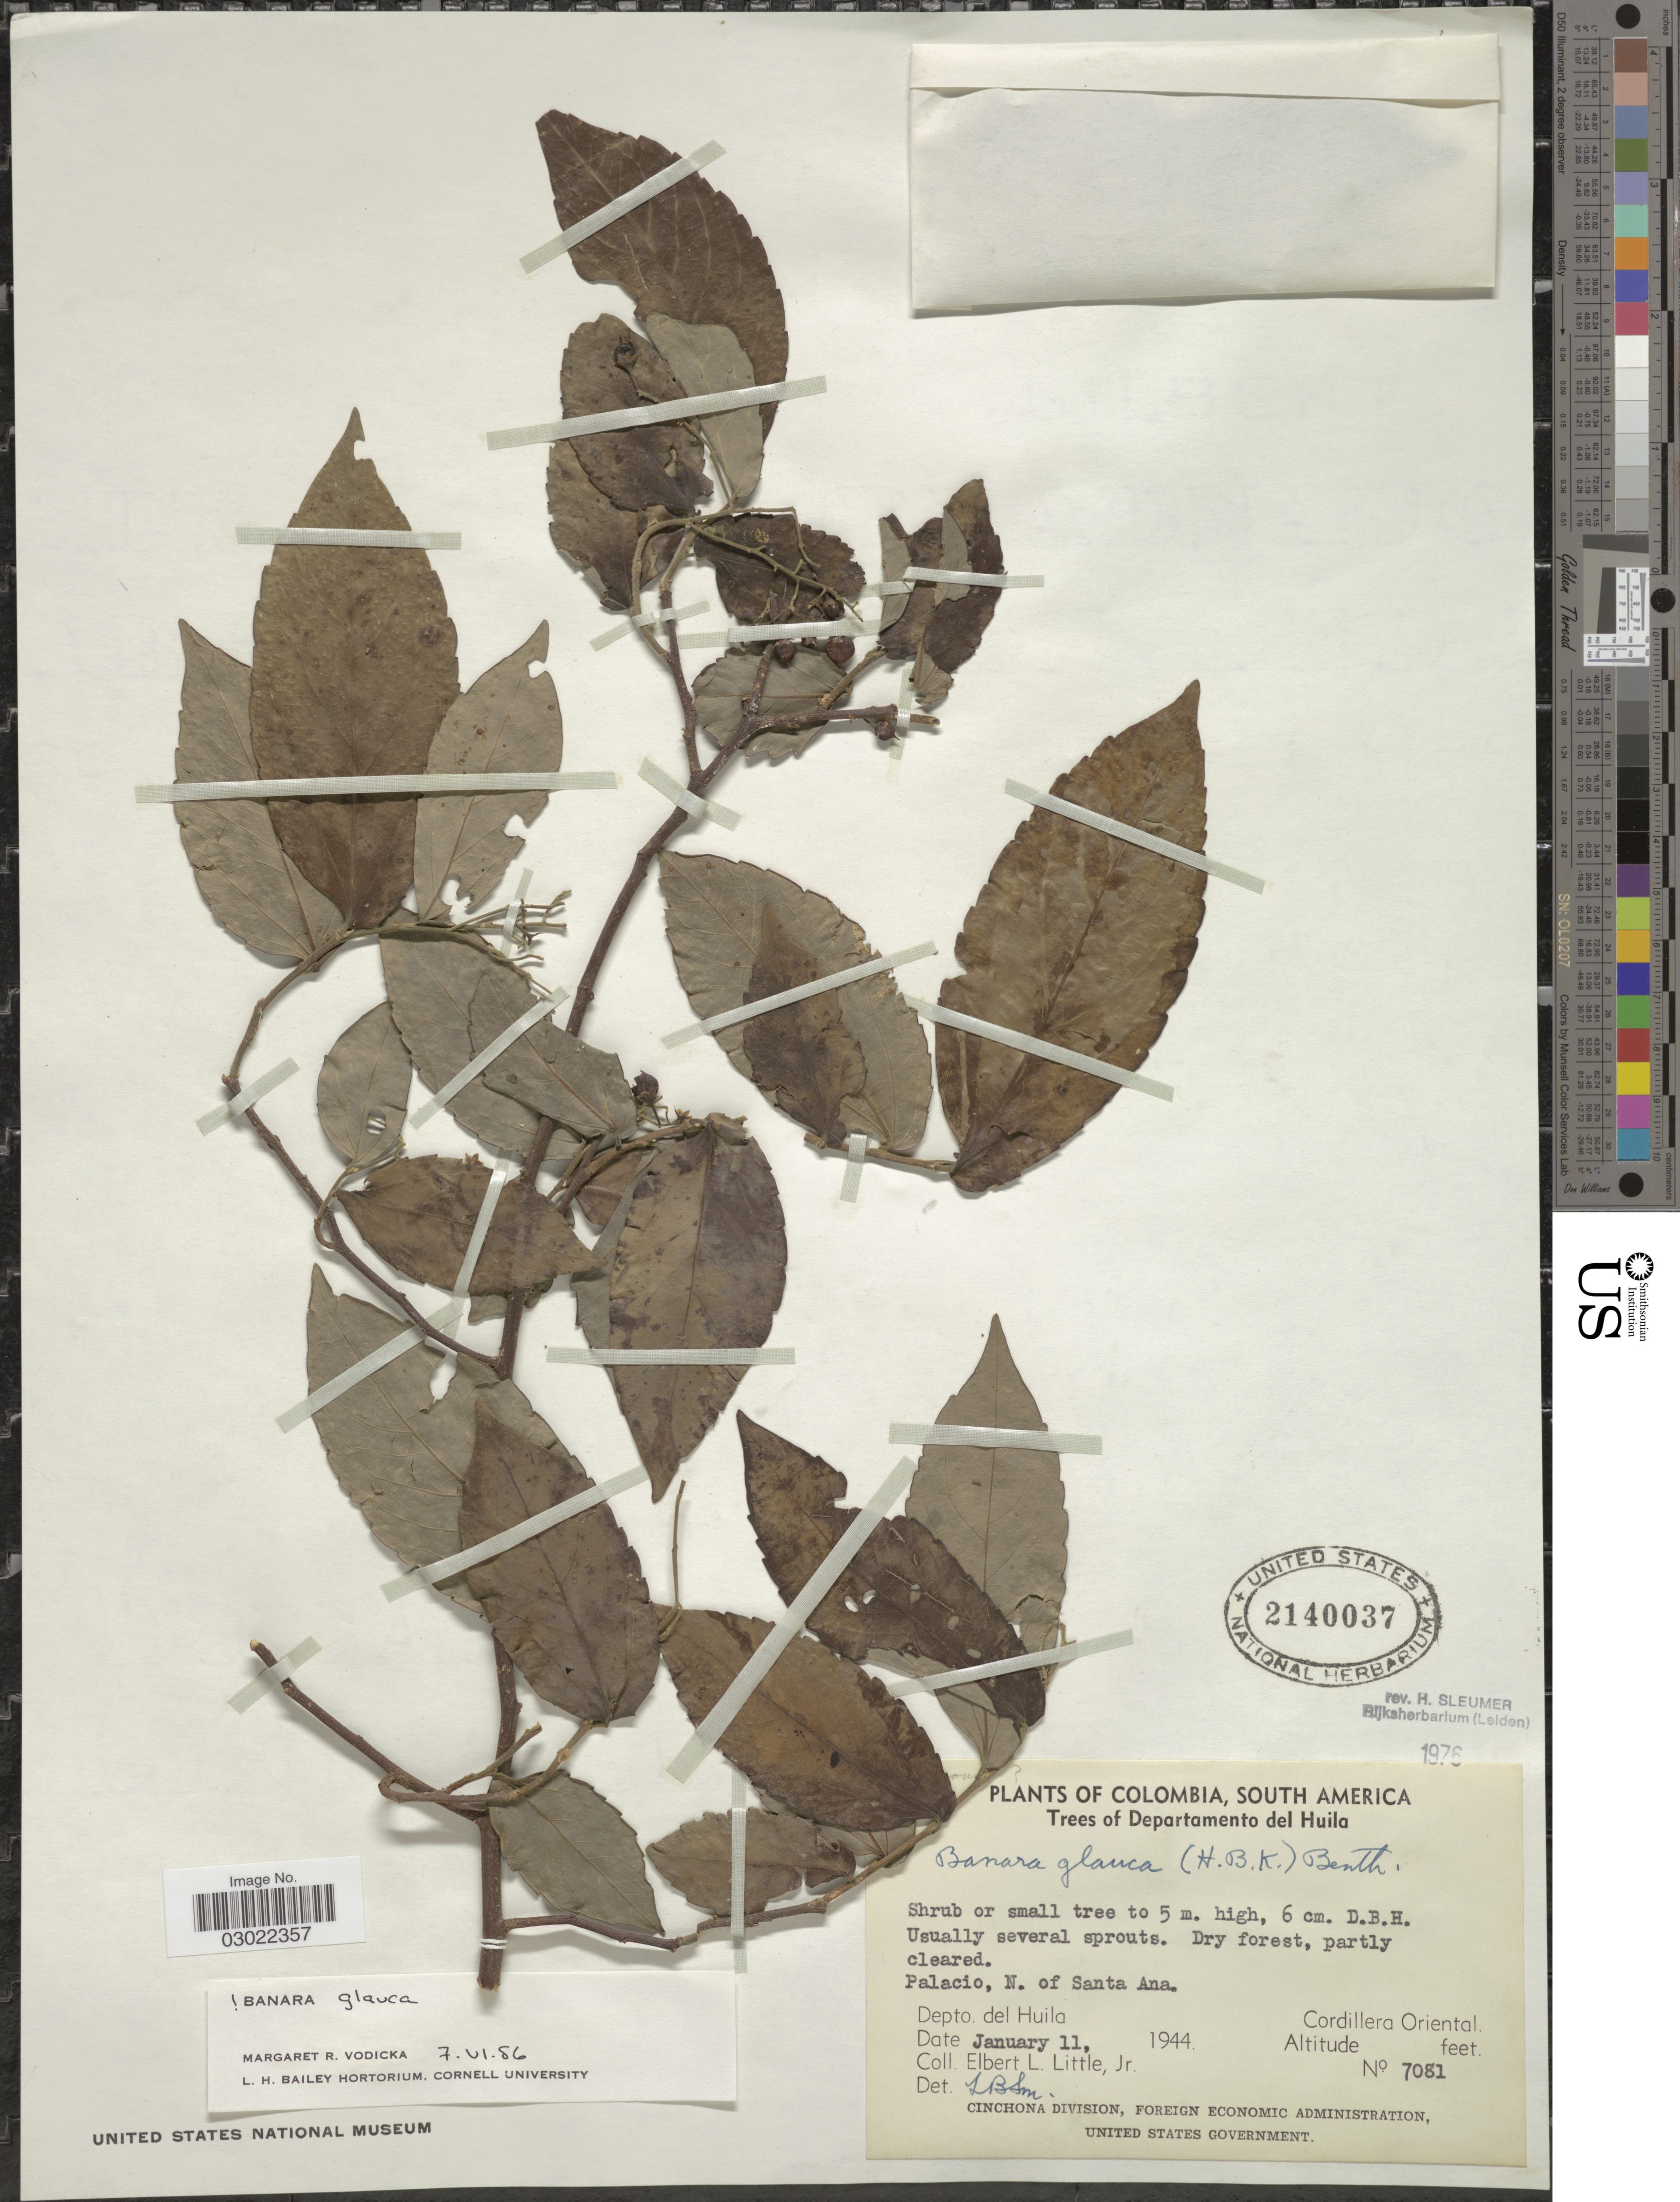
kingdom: Plantae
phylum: Tracheophyta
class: Magnoliopsida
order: Malpighiales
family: Salicaceae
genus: Banara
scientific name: Banara glauca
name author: (Kunth) Benth.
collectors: E. L. Little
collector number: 7081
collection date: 1944-01-11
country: Colombia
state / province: Huila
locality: Trees of Departamento del Huila. Palacio, N. of Santa Ana. Depto. del Huila. Cordillera Oriental.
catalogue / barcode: US 2140037